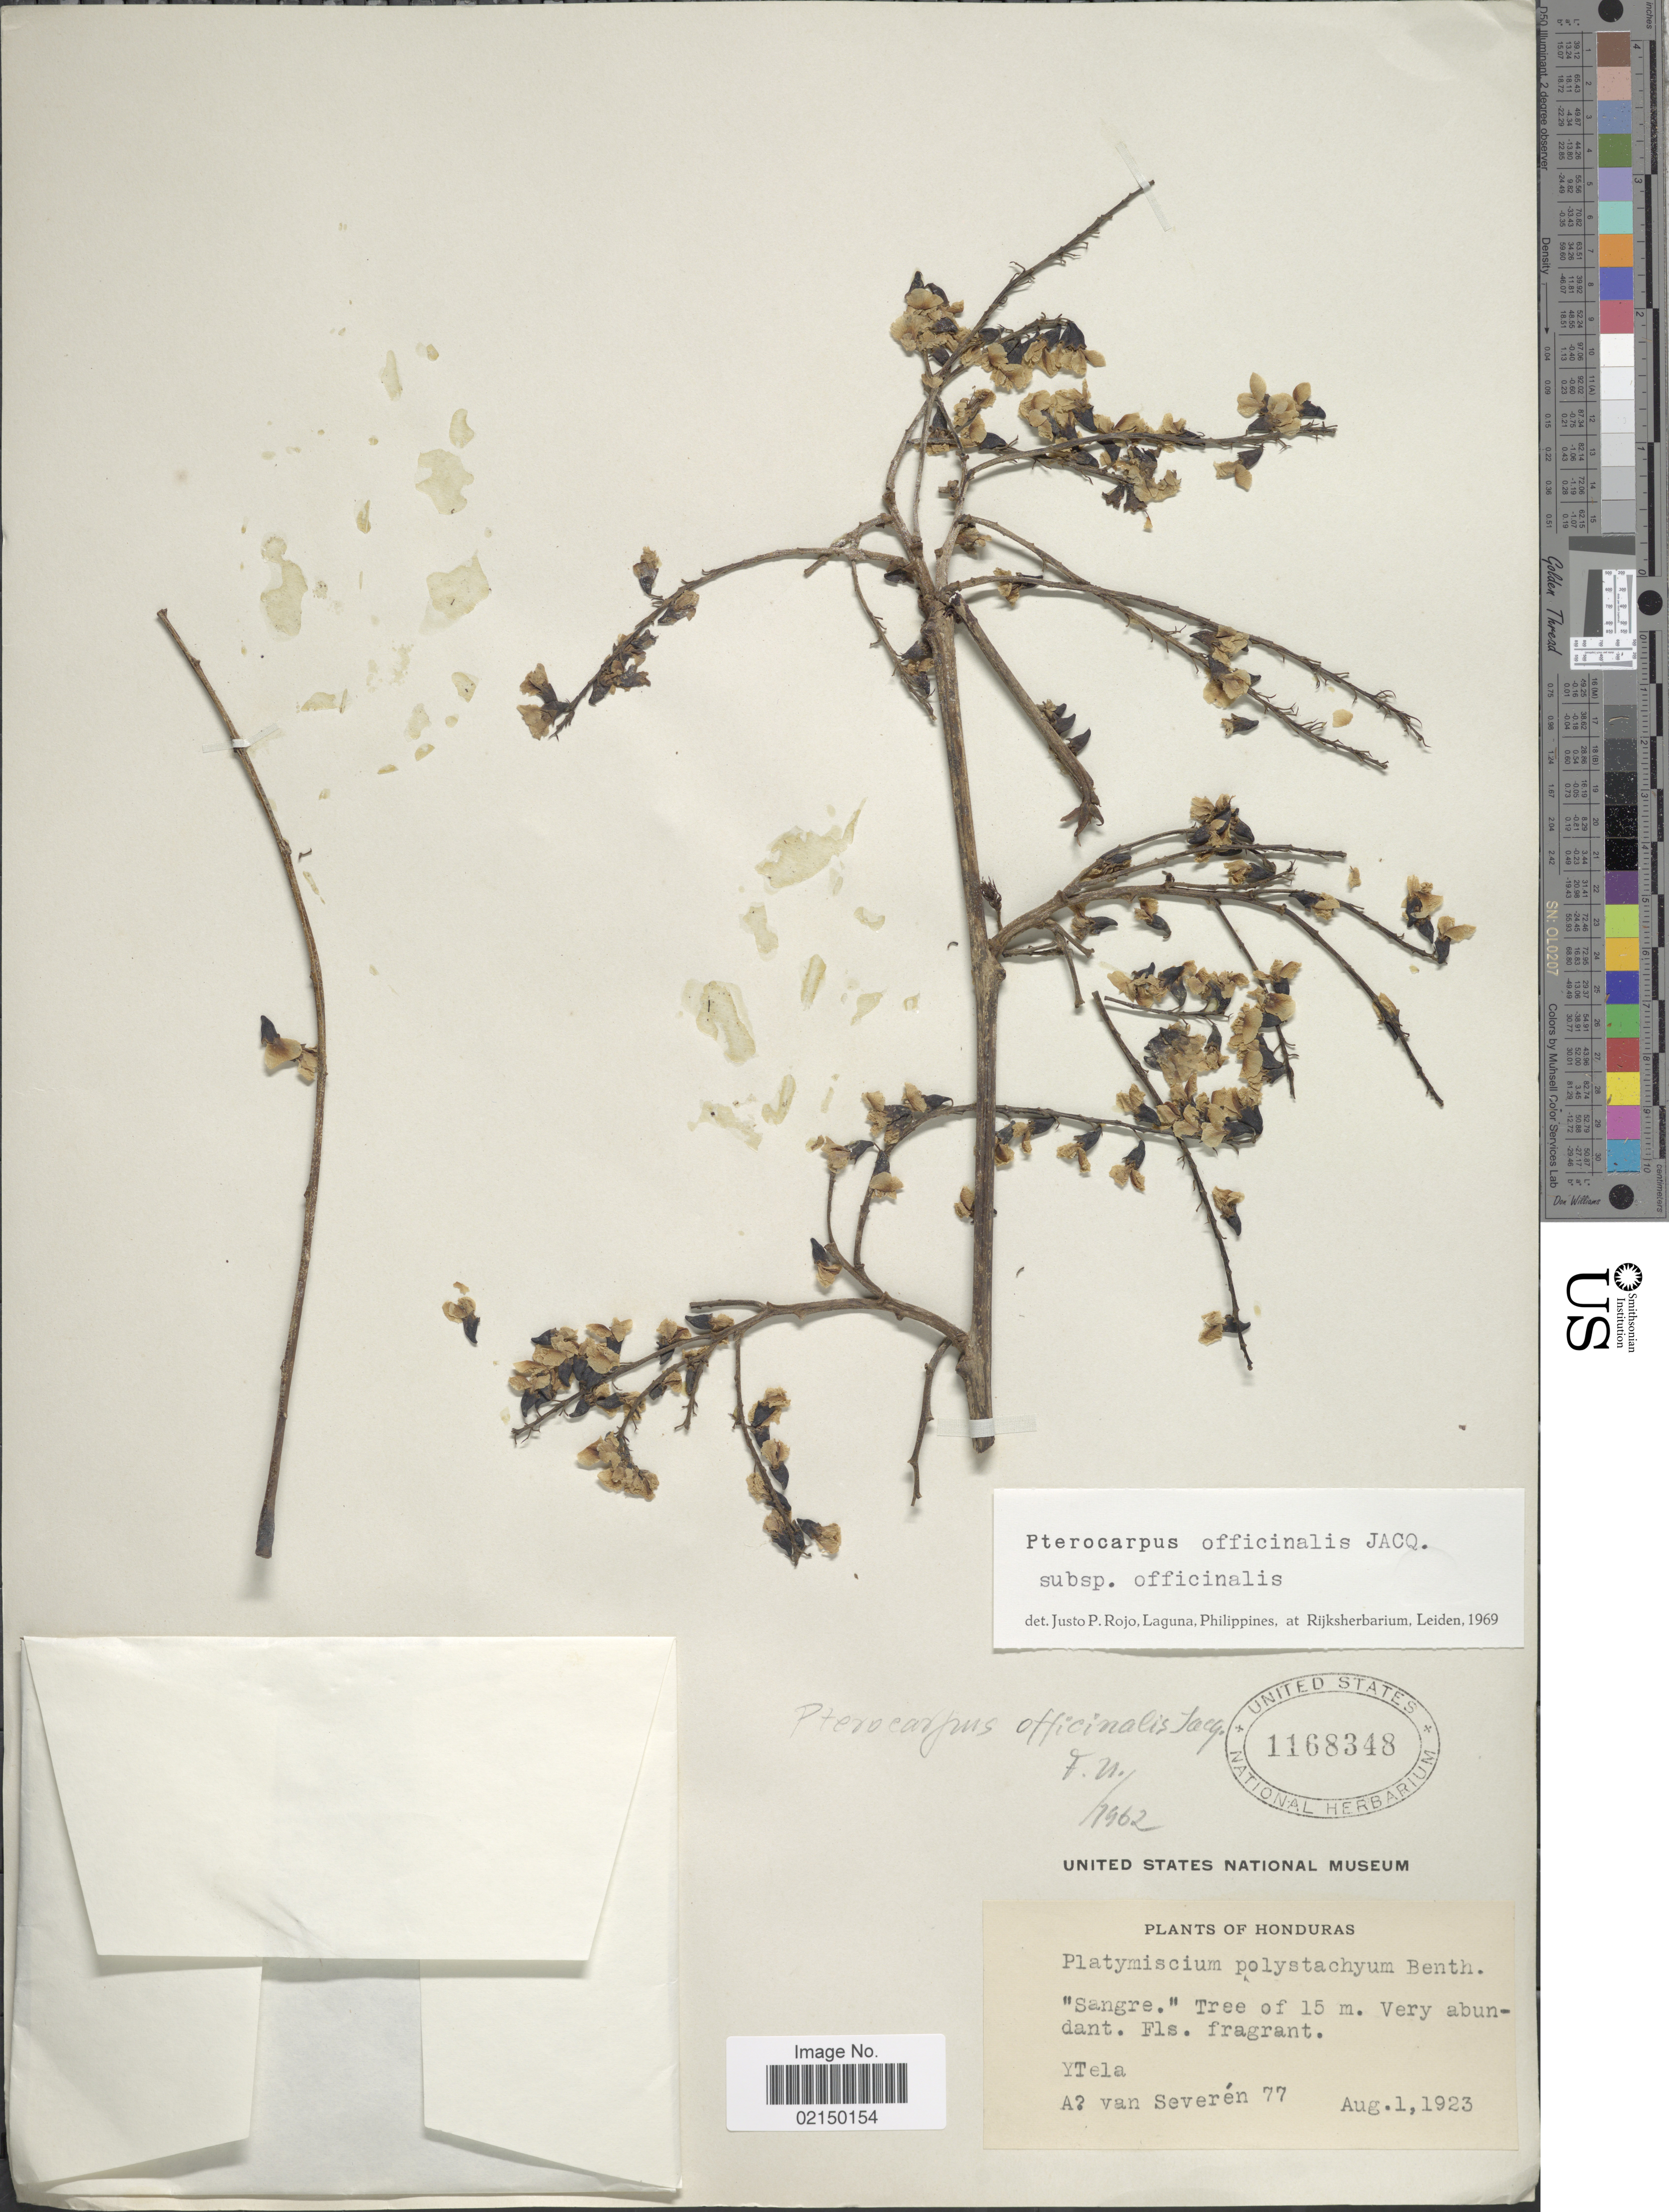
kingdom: Plantae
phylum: Tracheophyta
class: Magnoliopsida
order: Fabales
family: Fabaceae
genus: Pterocarpus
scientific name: Pterocarpus officinalis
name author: Jacq.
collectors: A. Van Severen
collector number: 77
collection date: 1923-08-01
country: Honduras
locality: Ytela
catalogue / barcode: US 1168348